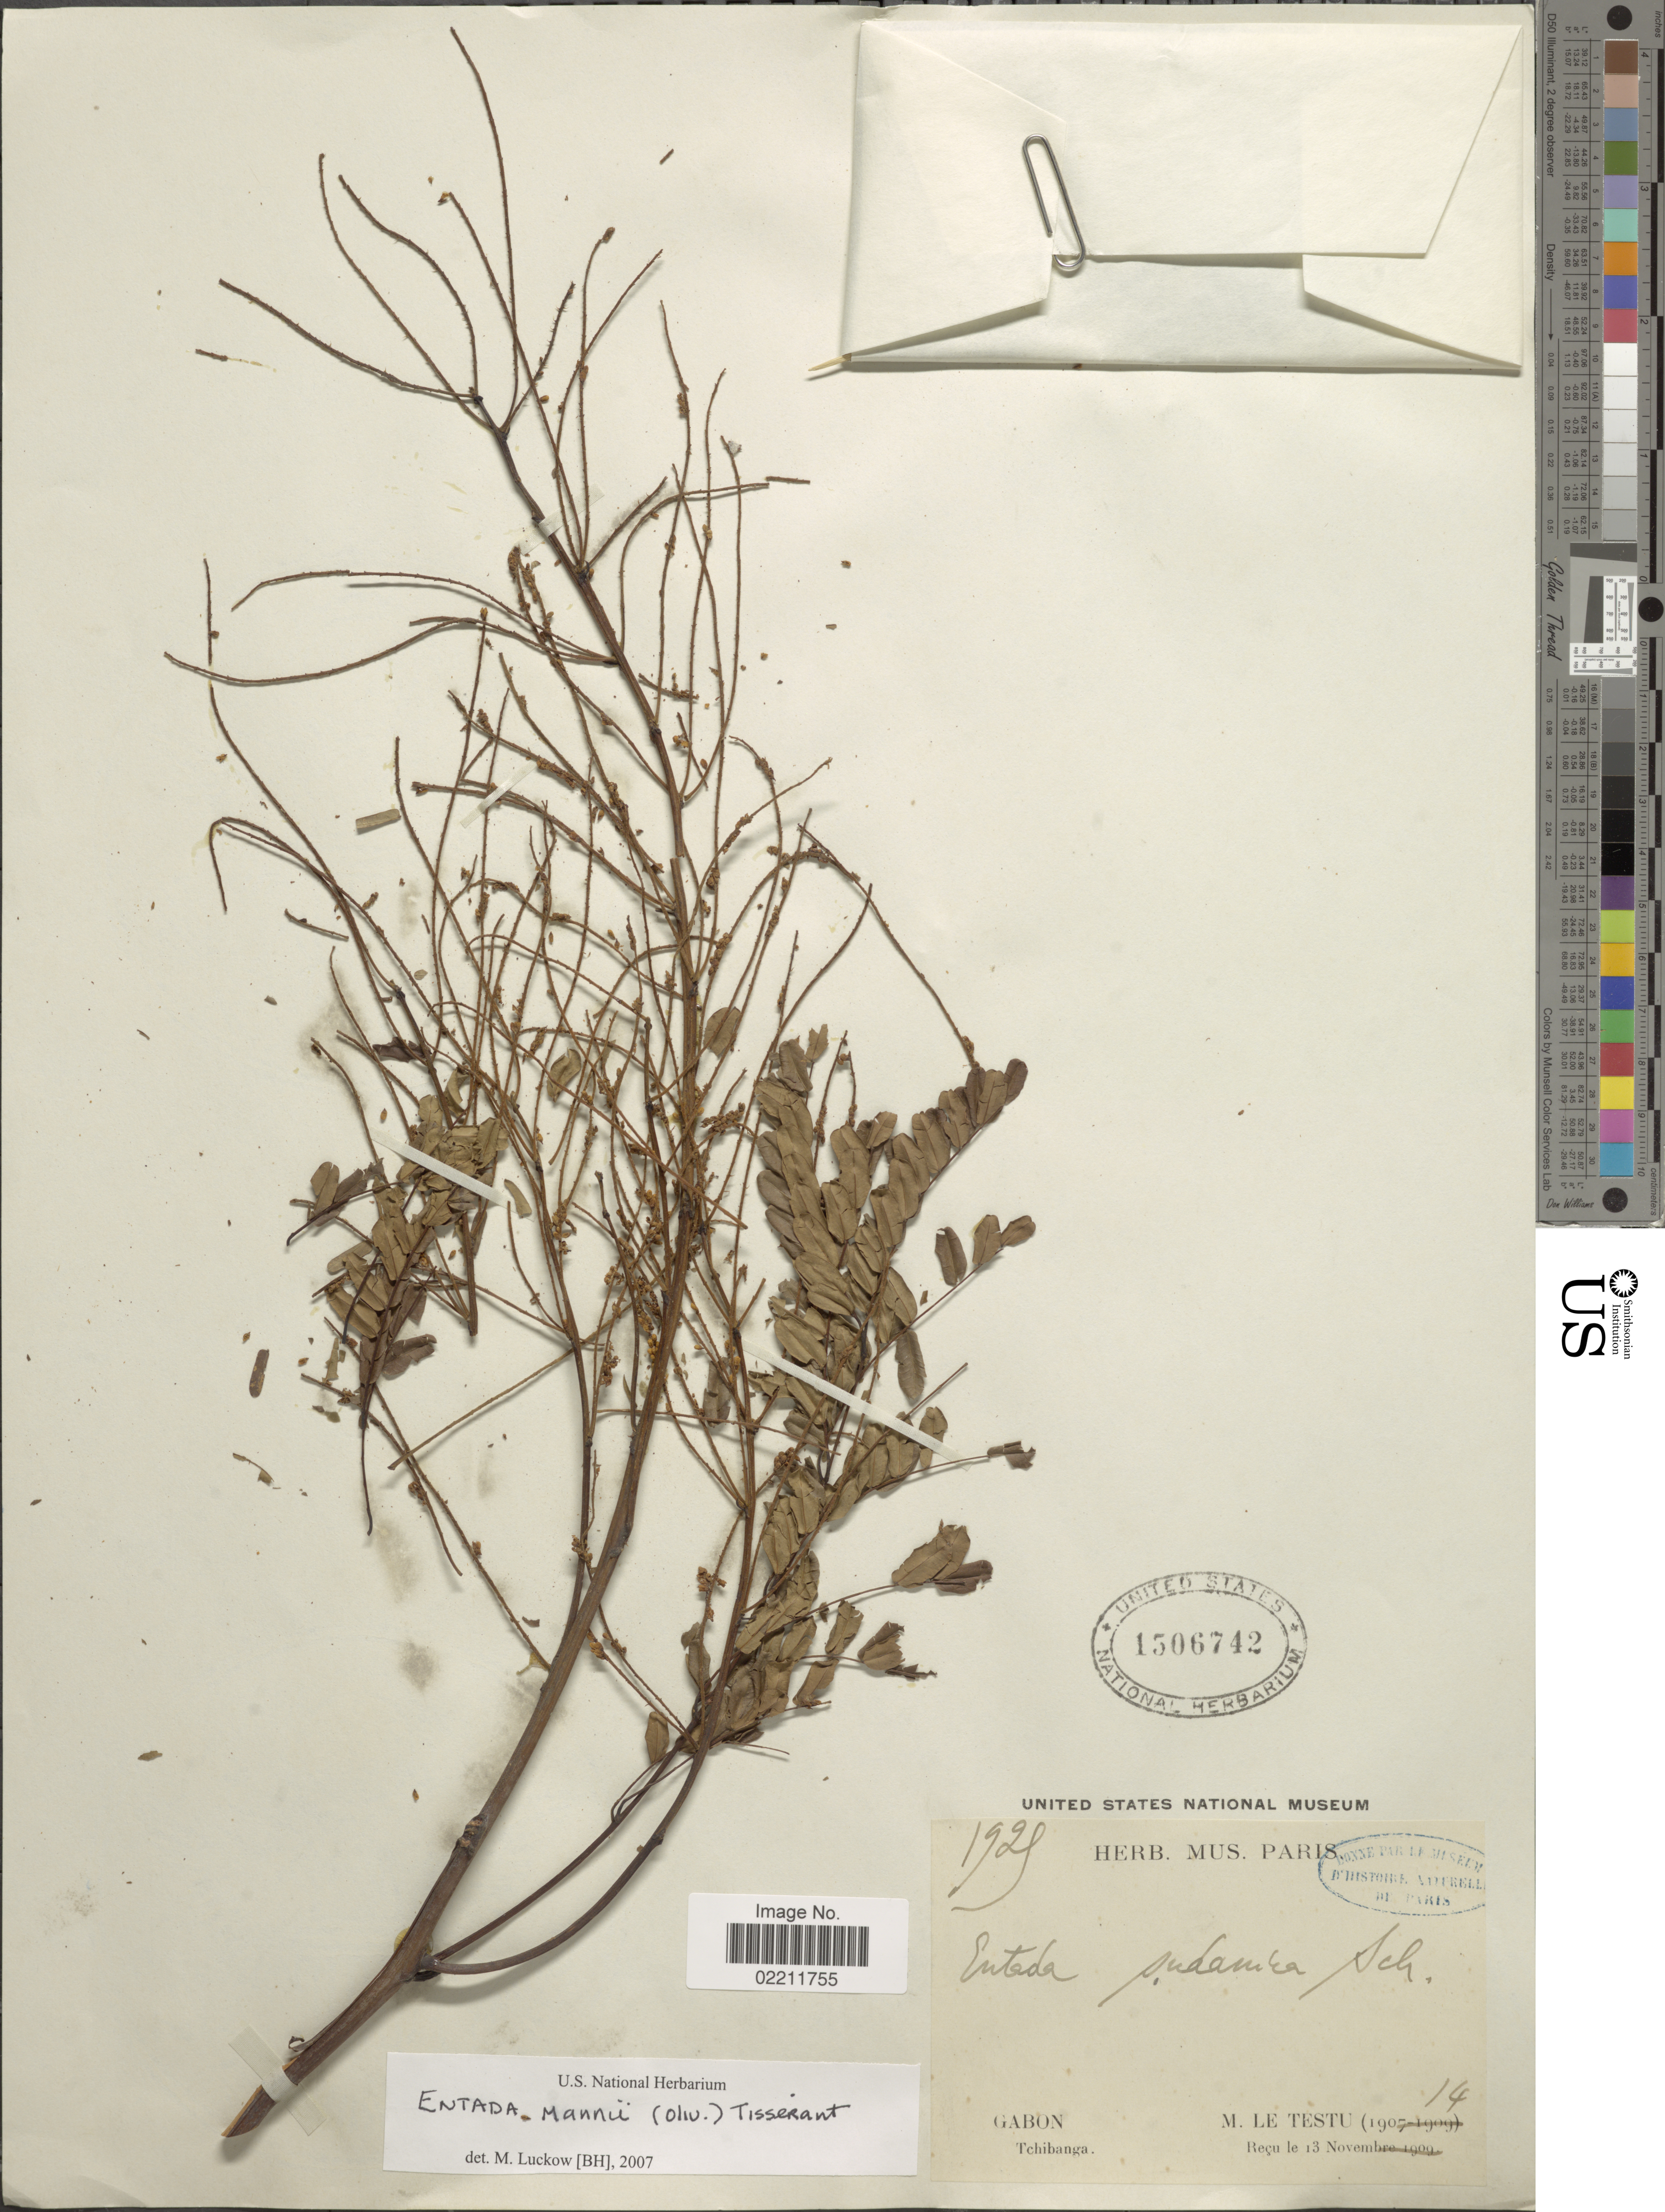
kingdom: Plantae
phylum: Tracheophyta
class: Magnoliopsida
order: Fabales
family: Fabaceae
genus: Entada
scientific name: Entada mannii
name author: (Oliv.) Tisser.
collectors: M. Le Testu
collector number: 1925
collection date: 1914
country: Gabon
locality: Gabon, Tchibanga.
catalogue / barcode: US 1506742